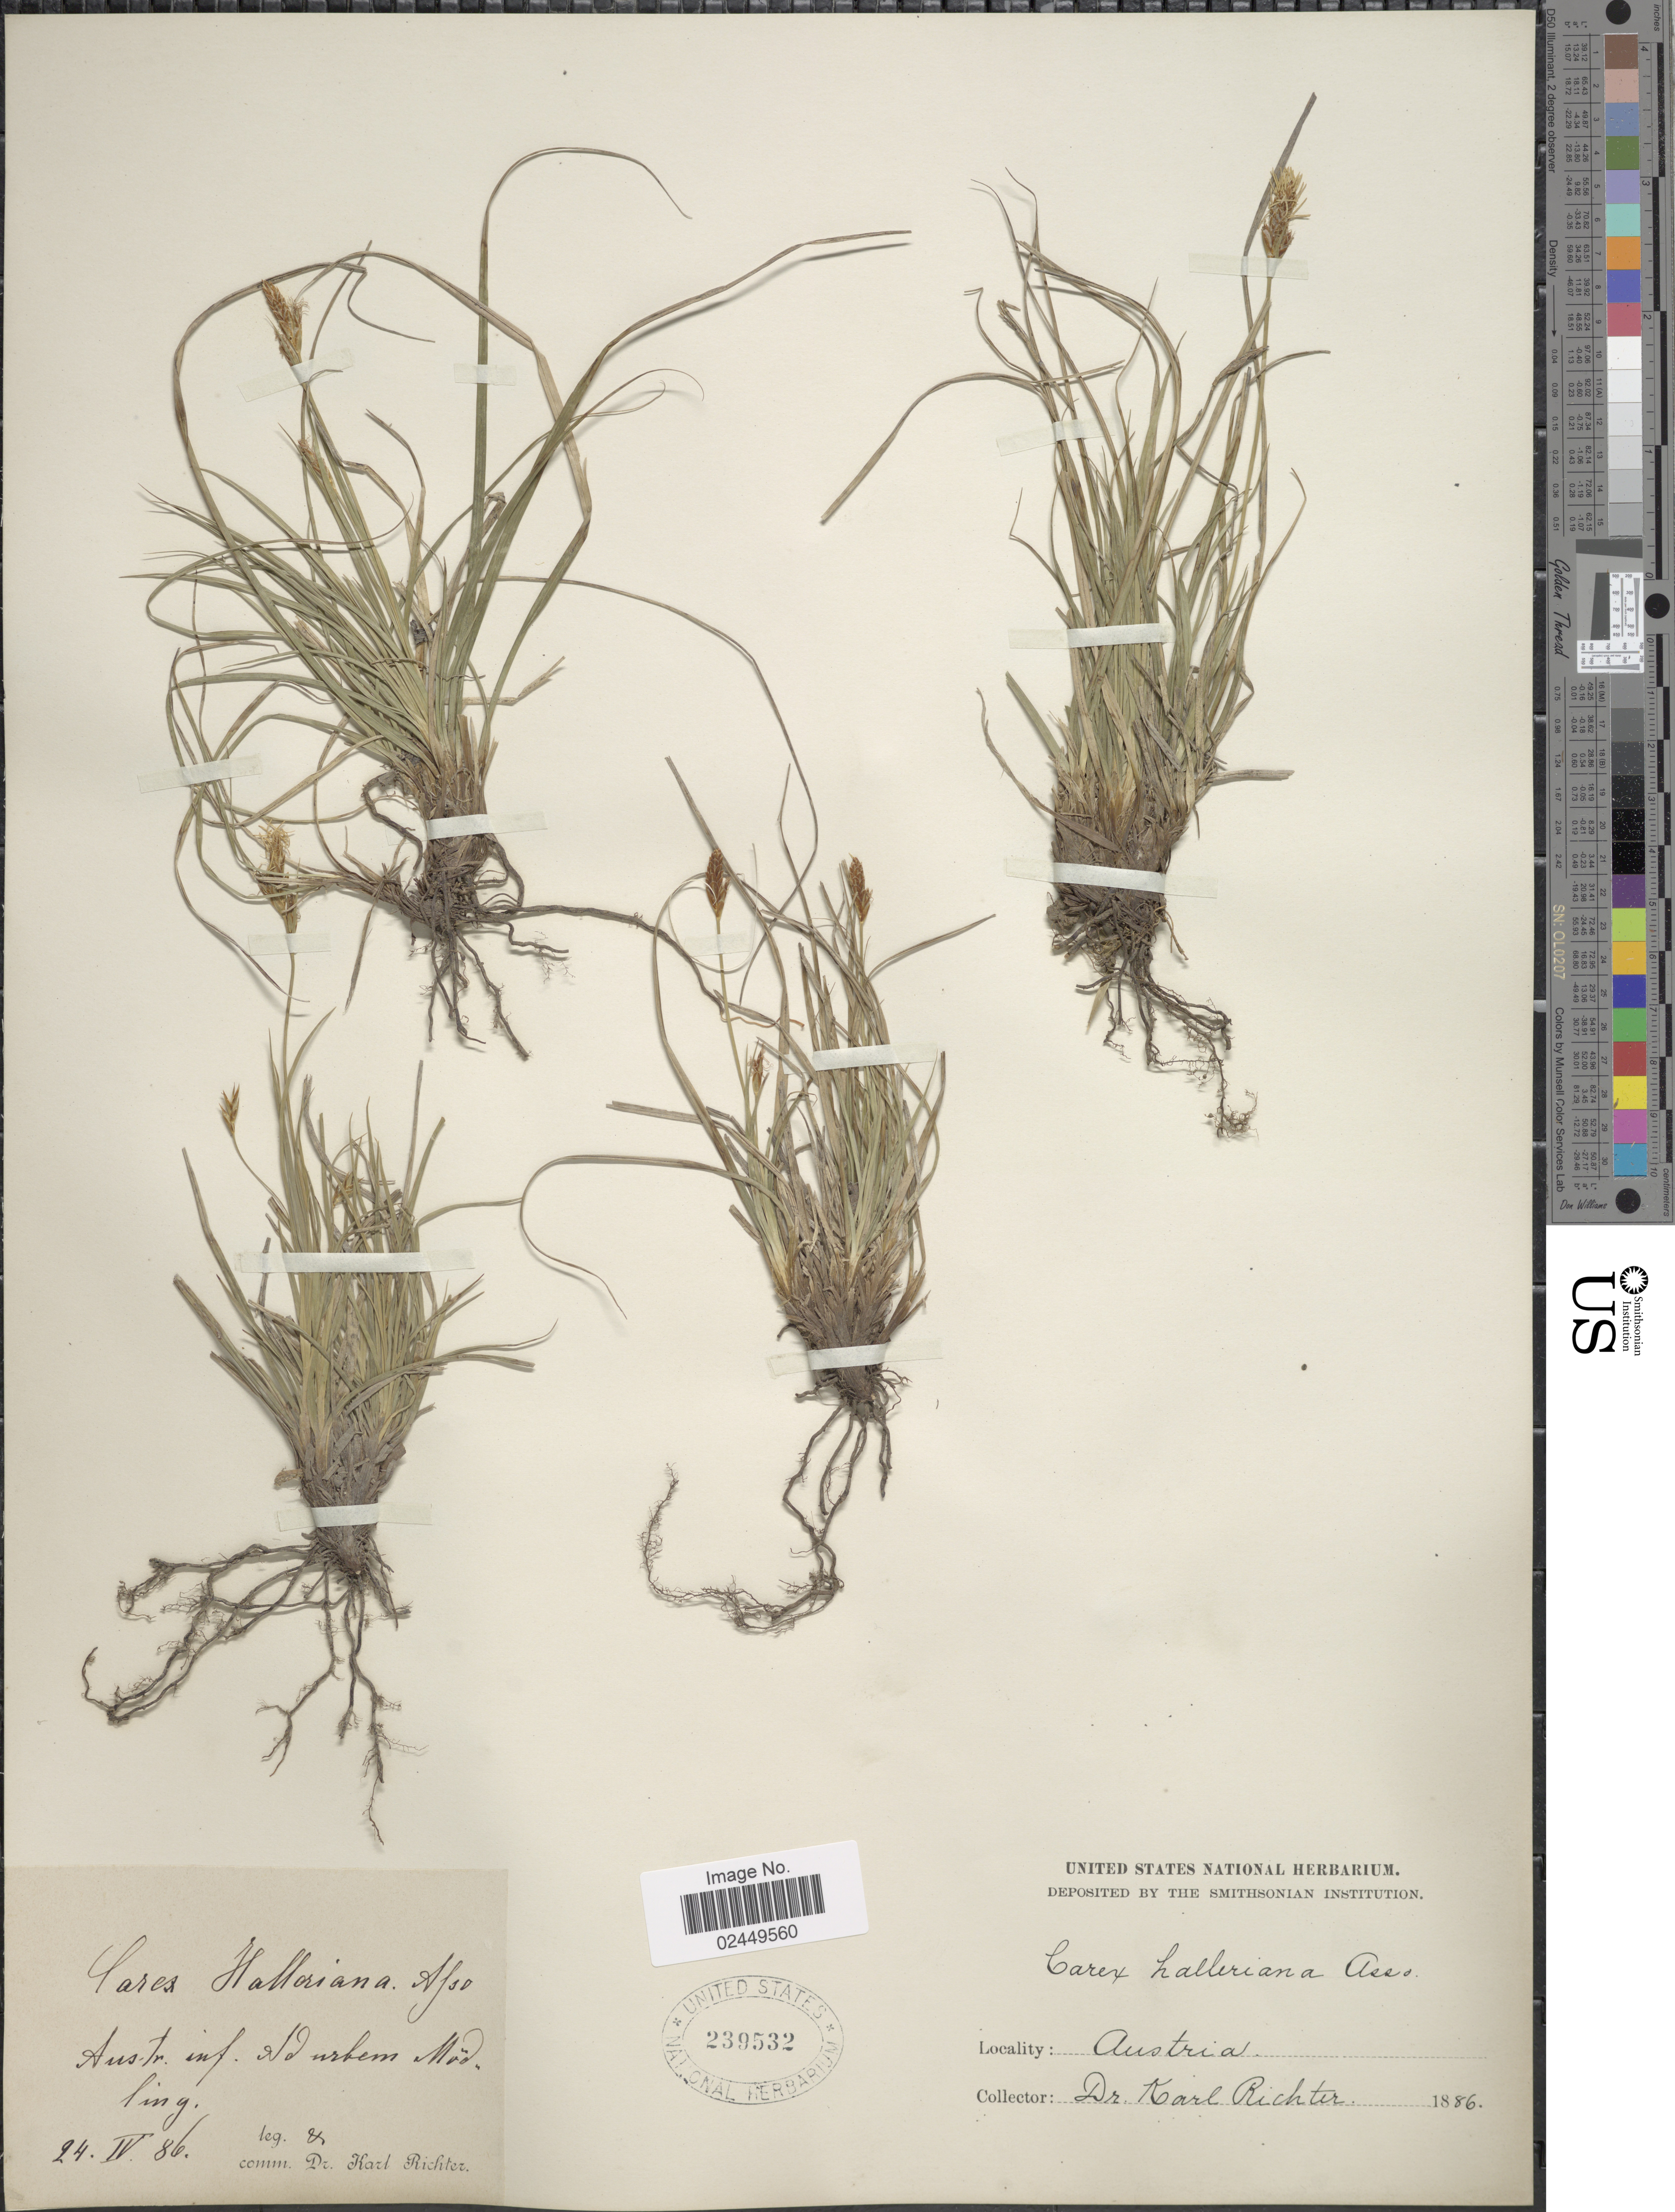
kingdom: Plantae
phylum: Tracheophyta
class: Liliopsida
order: Poales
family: Cyperaceae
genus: Carex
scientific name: Carex halleriana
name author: Asso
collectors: K. Richter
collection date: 1886-04-24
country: Austria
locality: Austr. inf. ad urbem Mud ling.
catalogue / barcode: US 239532